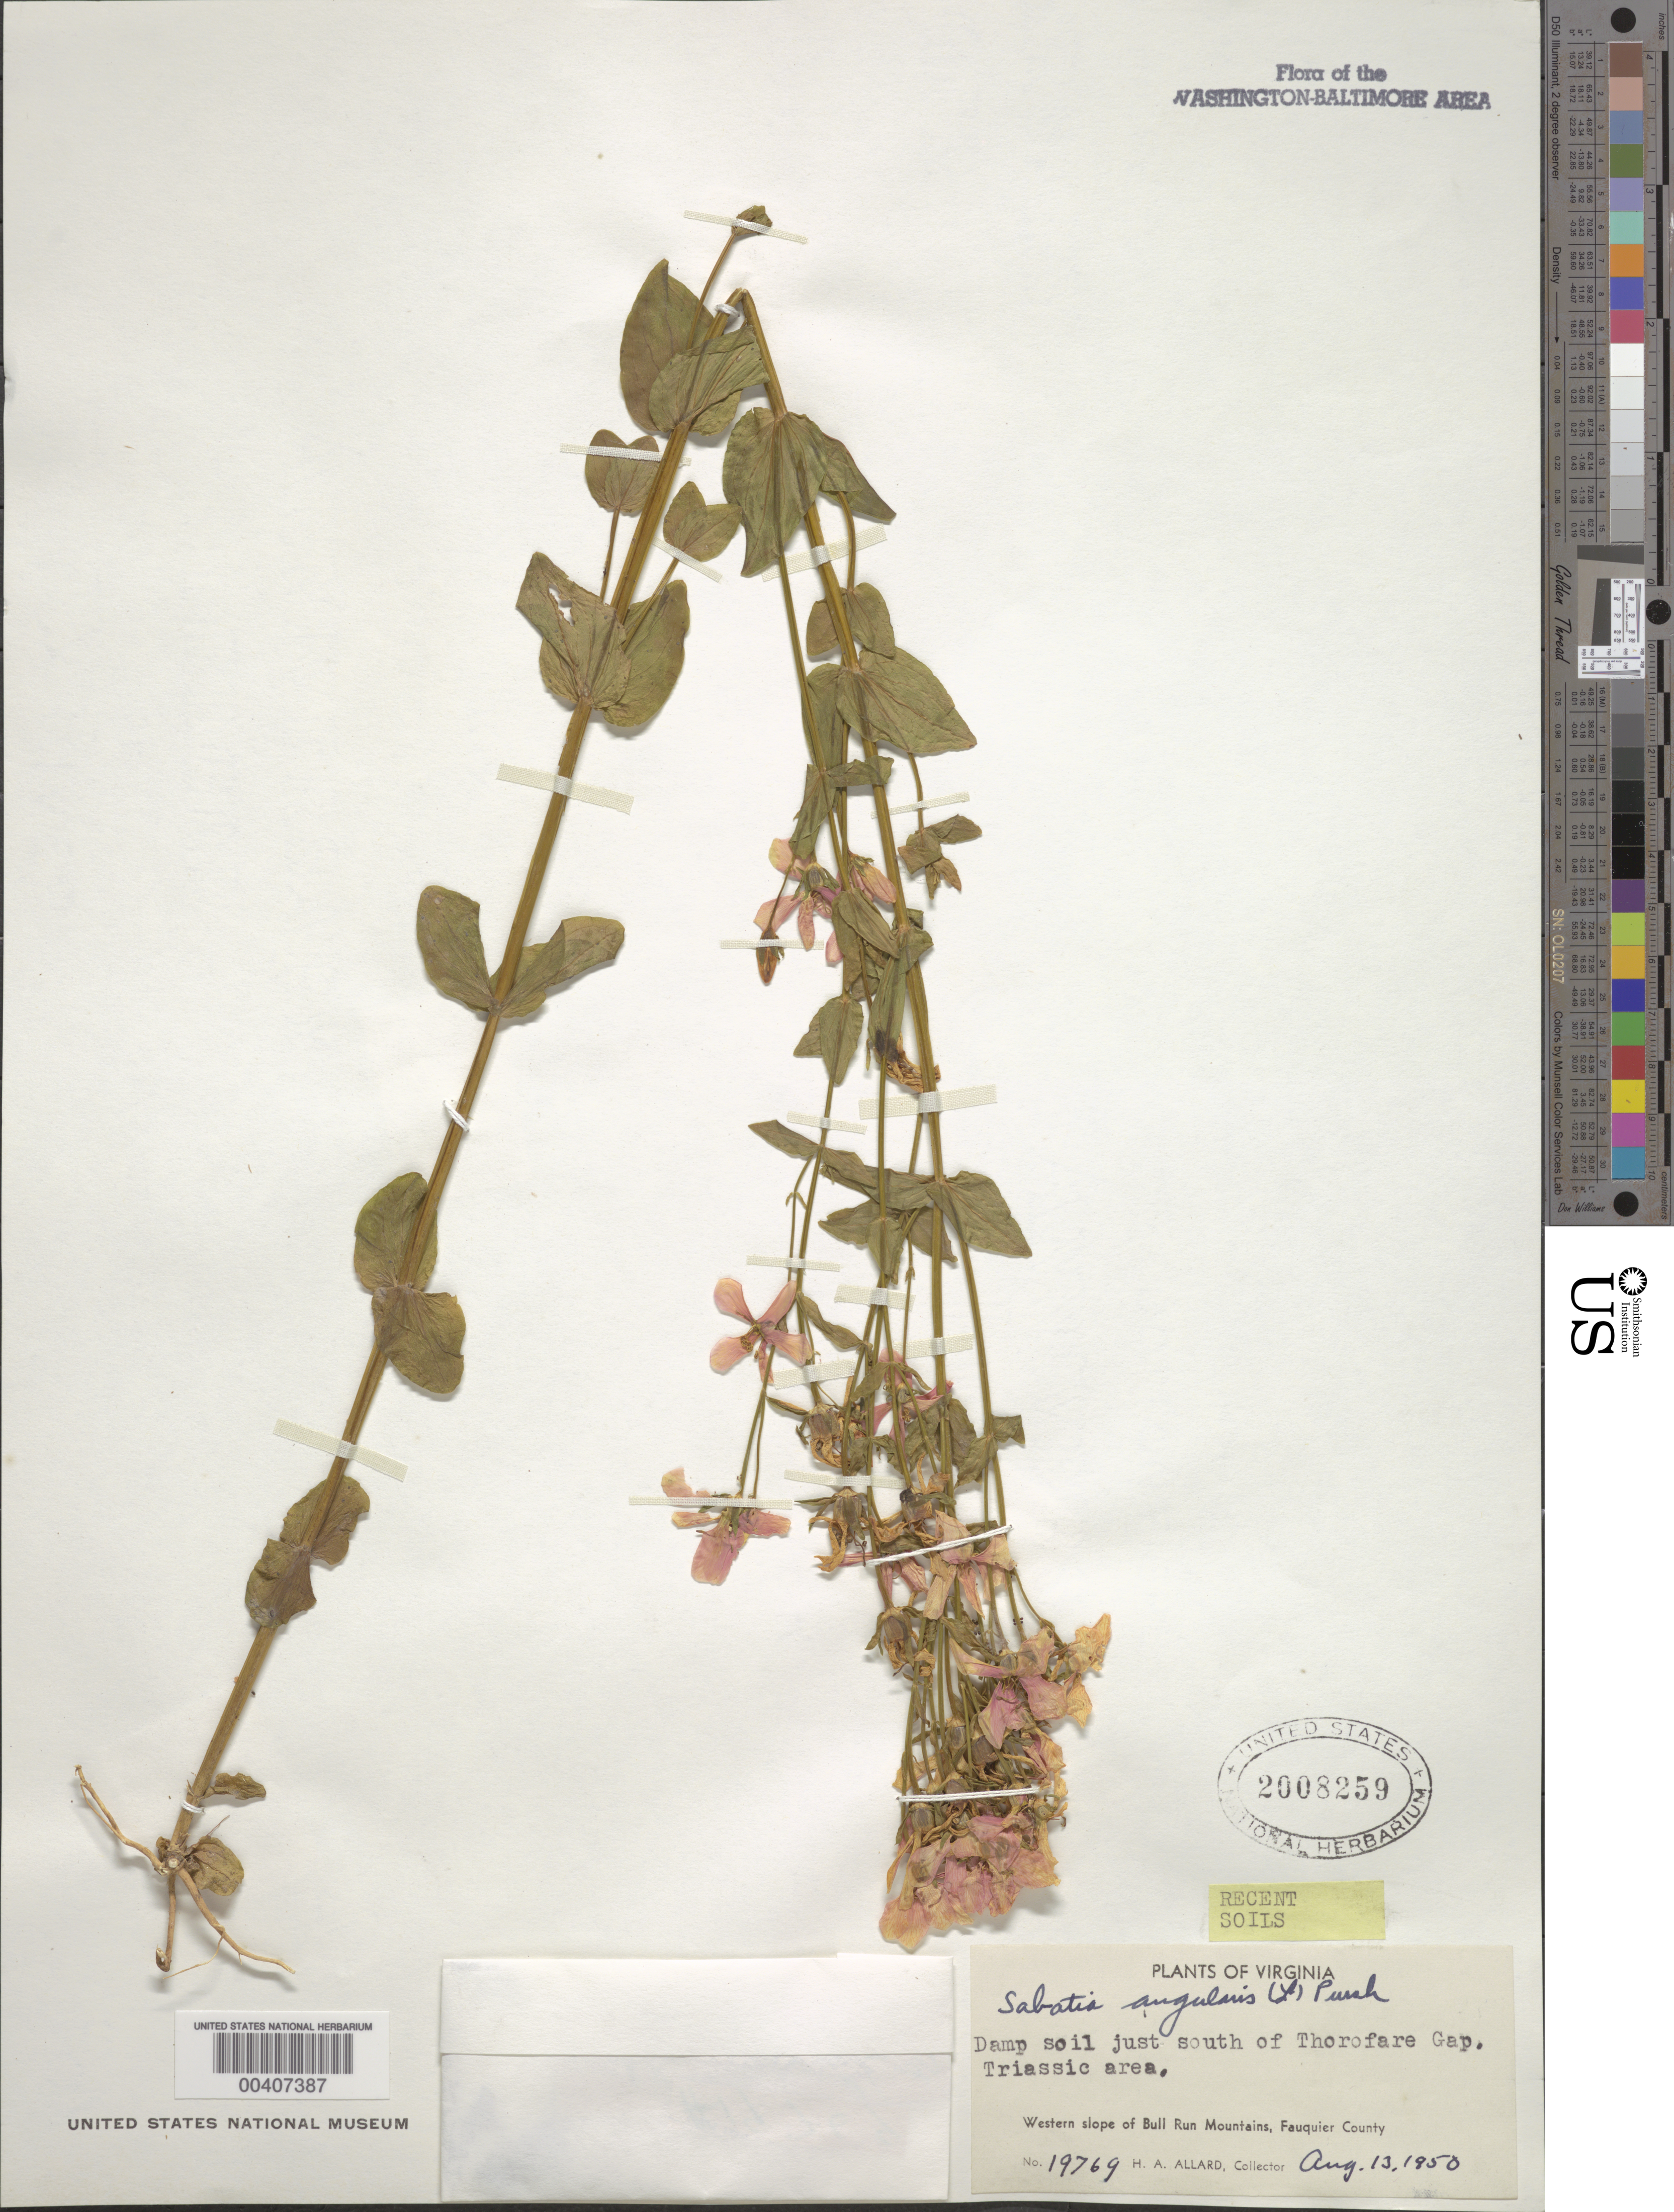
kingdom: Plantae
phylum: Tracheophyta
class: Magnoliopsida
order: Gentianales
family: Gentianaceae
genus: Sabatia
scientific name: Sabatia angularis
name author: (L.) Pursh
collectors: H. A. Allard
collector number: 19769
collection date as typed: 13 Aug 1950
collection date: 1950-08-13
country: United States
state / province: Virginia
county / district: Fauquier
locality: Ntains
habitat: Damp recent soil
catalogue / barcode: US 2008259